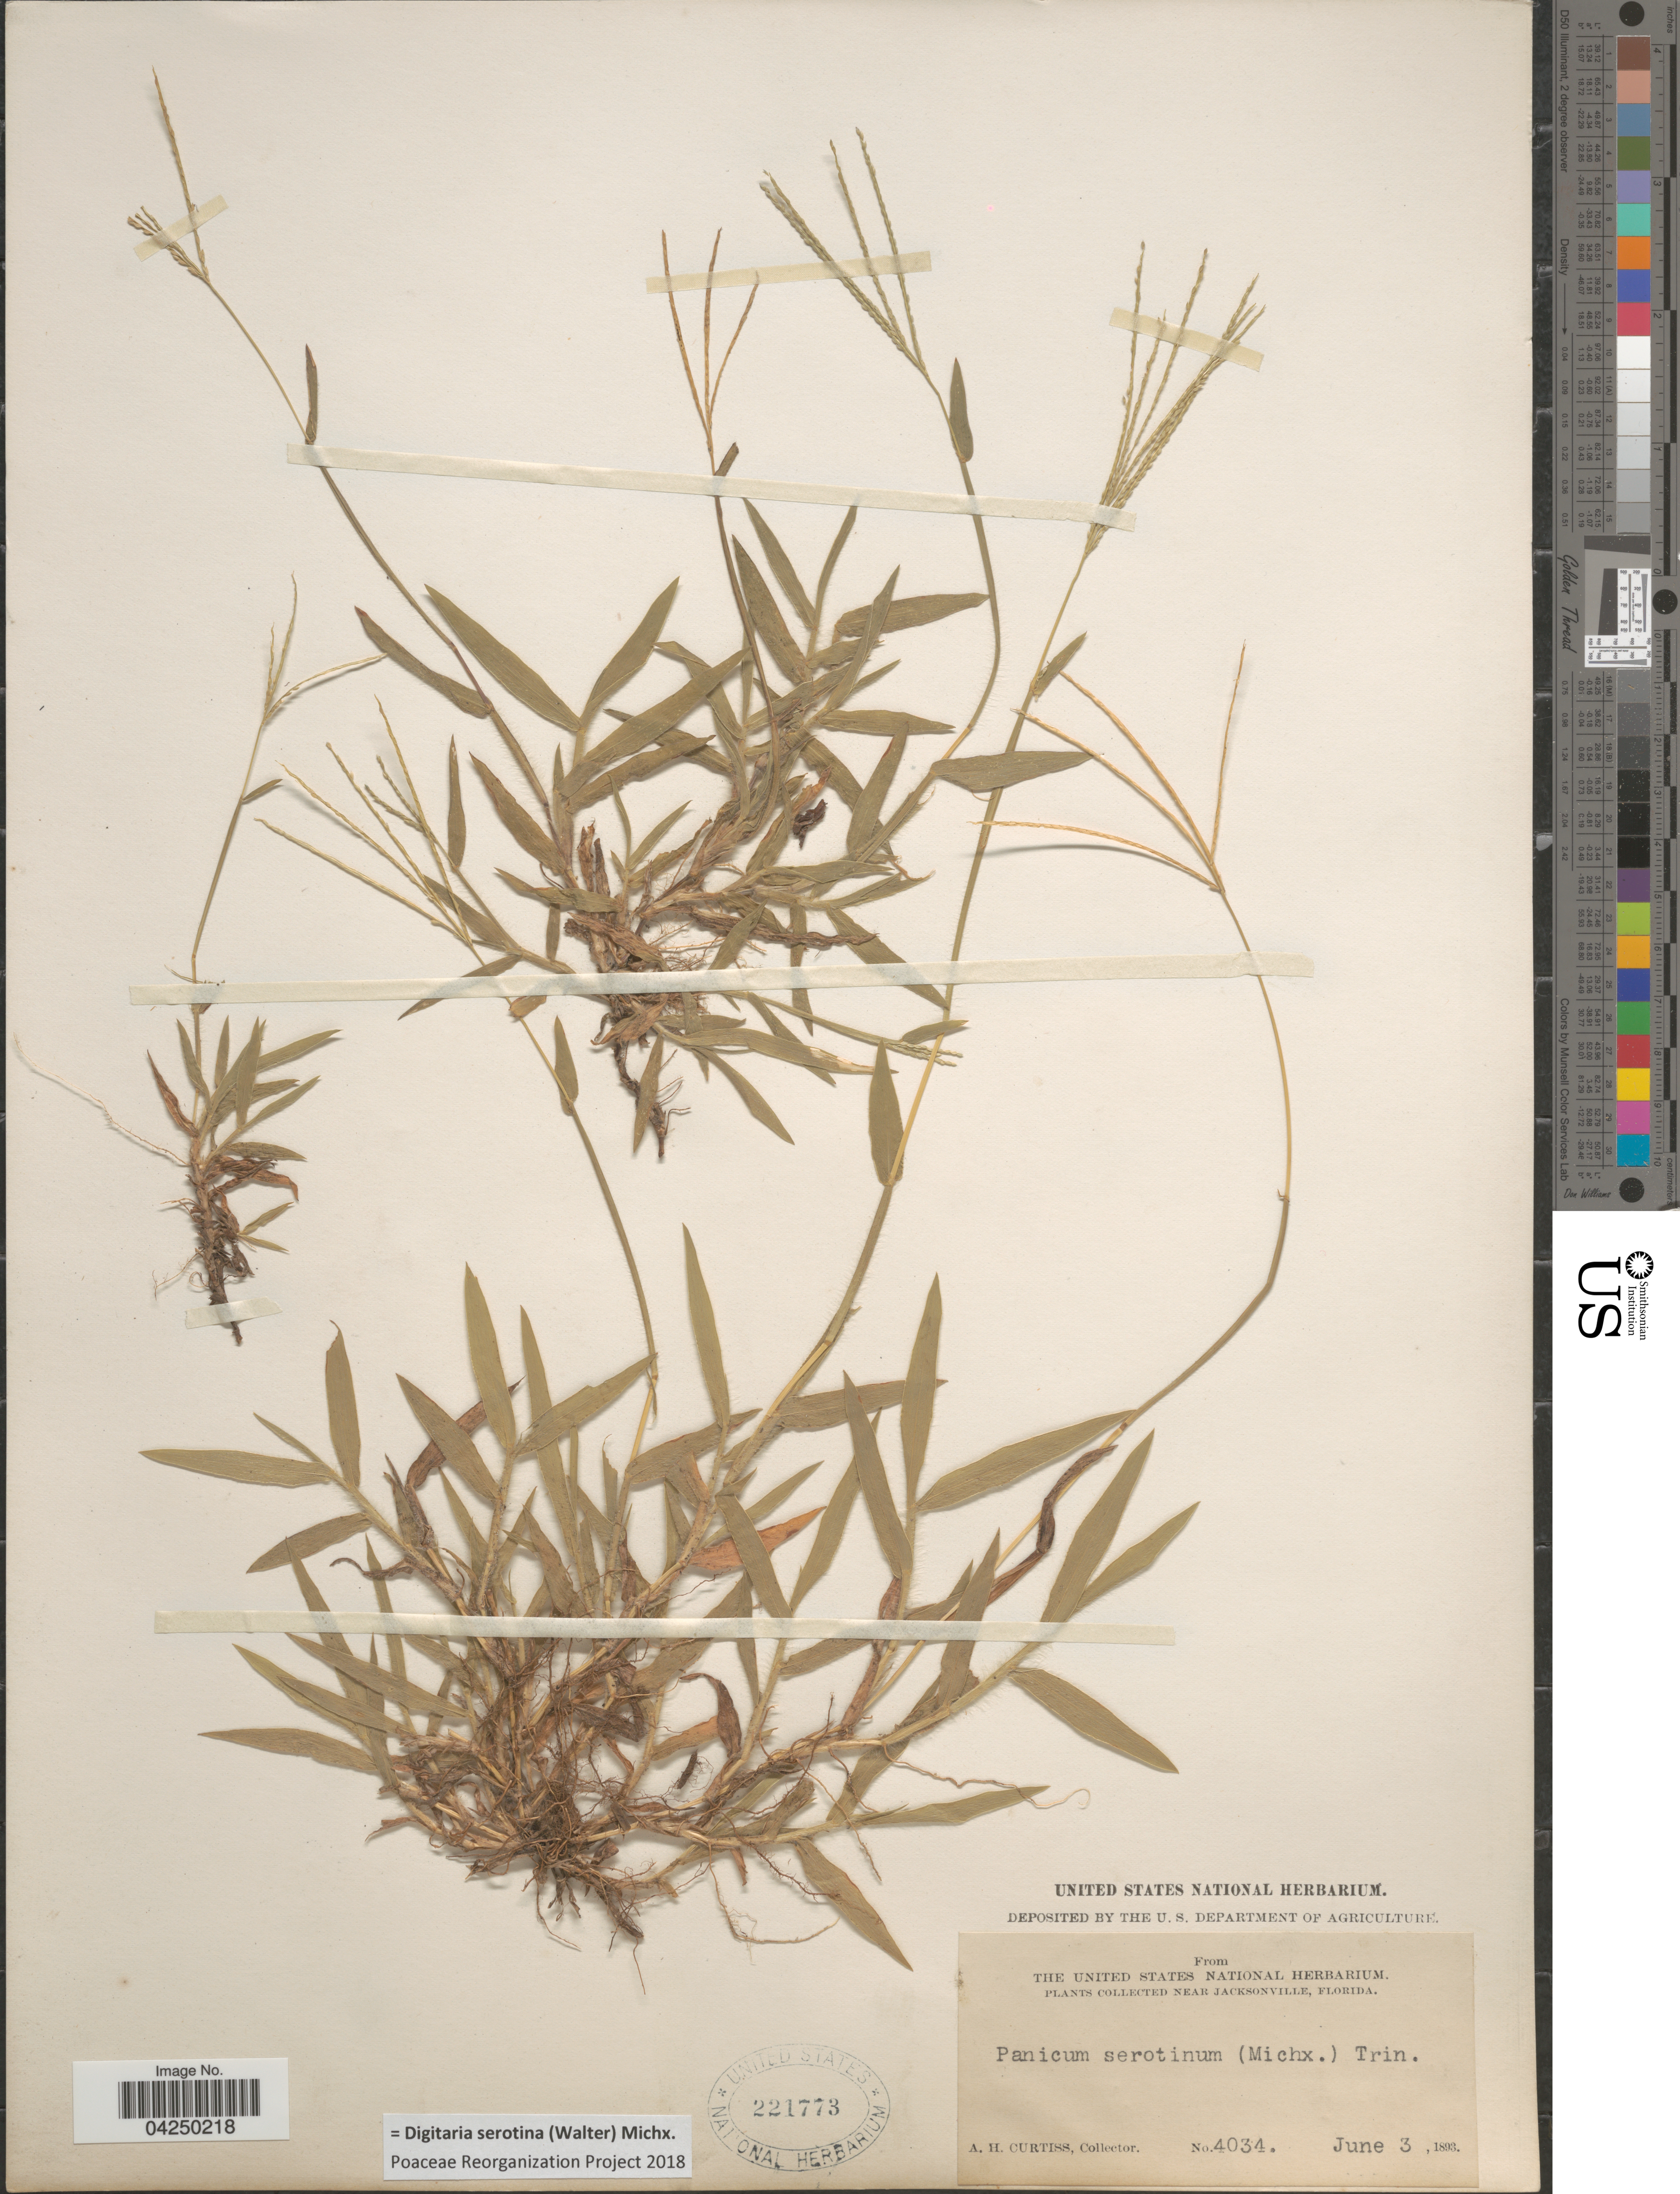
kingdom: Plantae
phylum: Tracheophyta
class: Liliopsida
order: Poales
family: Poaceae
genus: Digitaria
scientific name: Digitaria serotina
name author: (Walter) Michx.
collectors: A. H. Curtiss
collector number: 4034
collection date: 1893-06-03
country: United States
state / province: Florida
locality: Near Jacksonville.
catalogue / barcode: US 221773